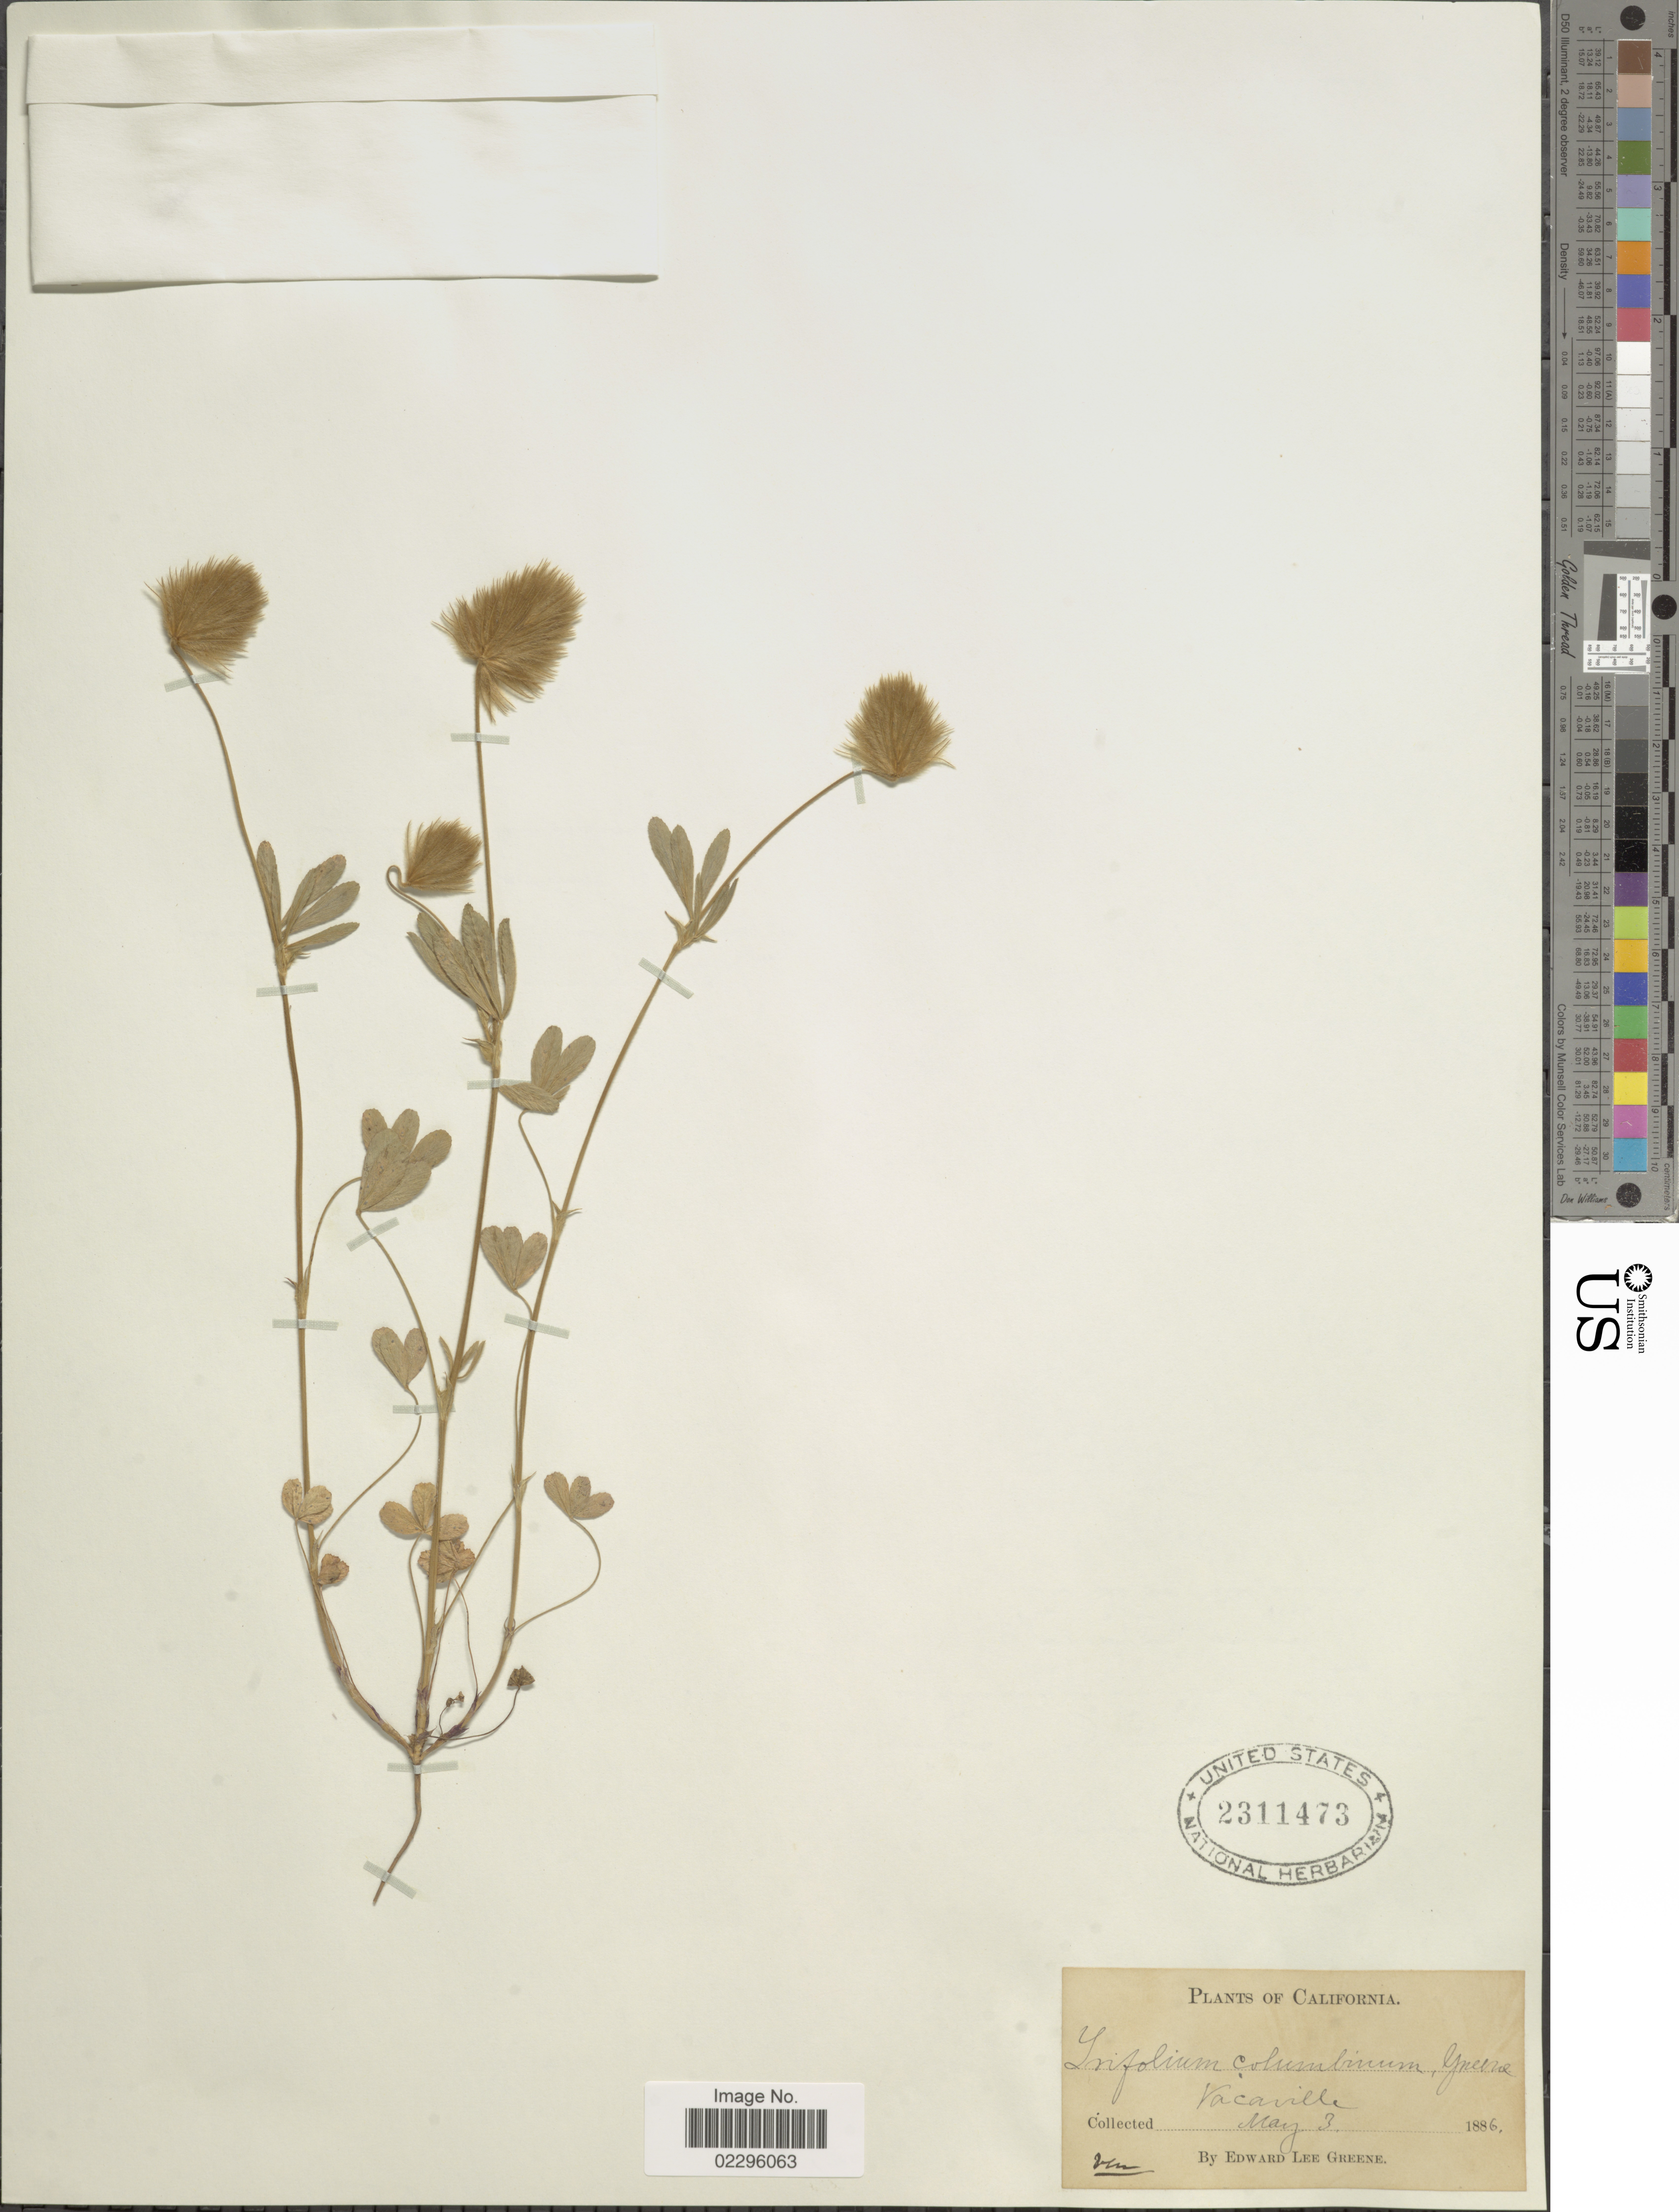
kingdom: Plantae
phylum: Tracheophyta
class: Magnoliopsida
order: Fabales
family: Fabaceae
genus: Trifolium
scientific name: Trifolium columbinum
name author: Greene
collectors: E. L. Greene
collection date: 1886-05-03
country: United States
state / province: California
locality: Vacaville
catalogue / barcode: US 2311473